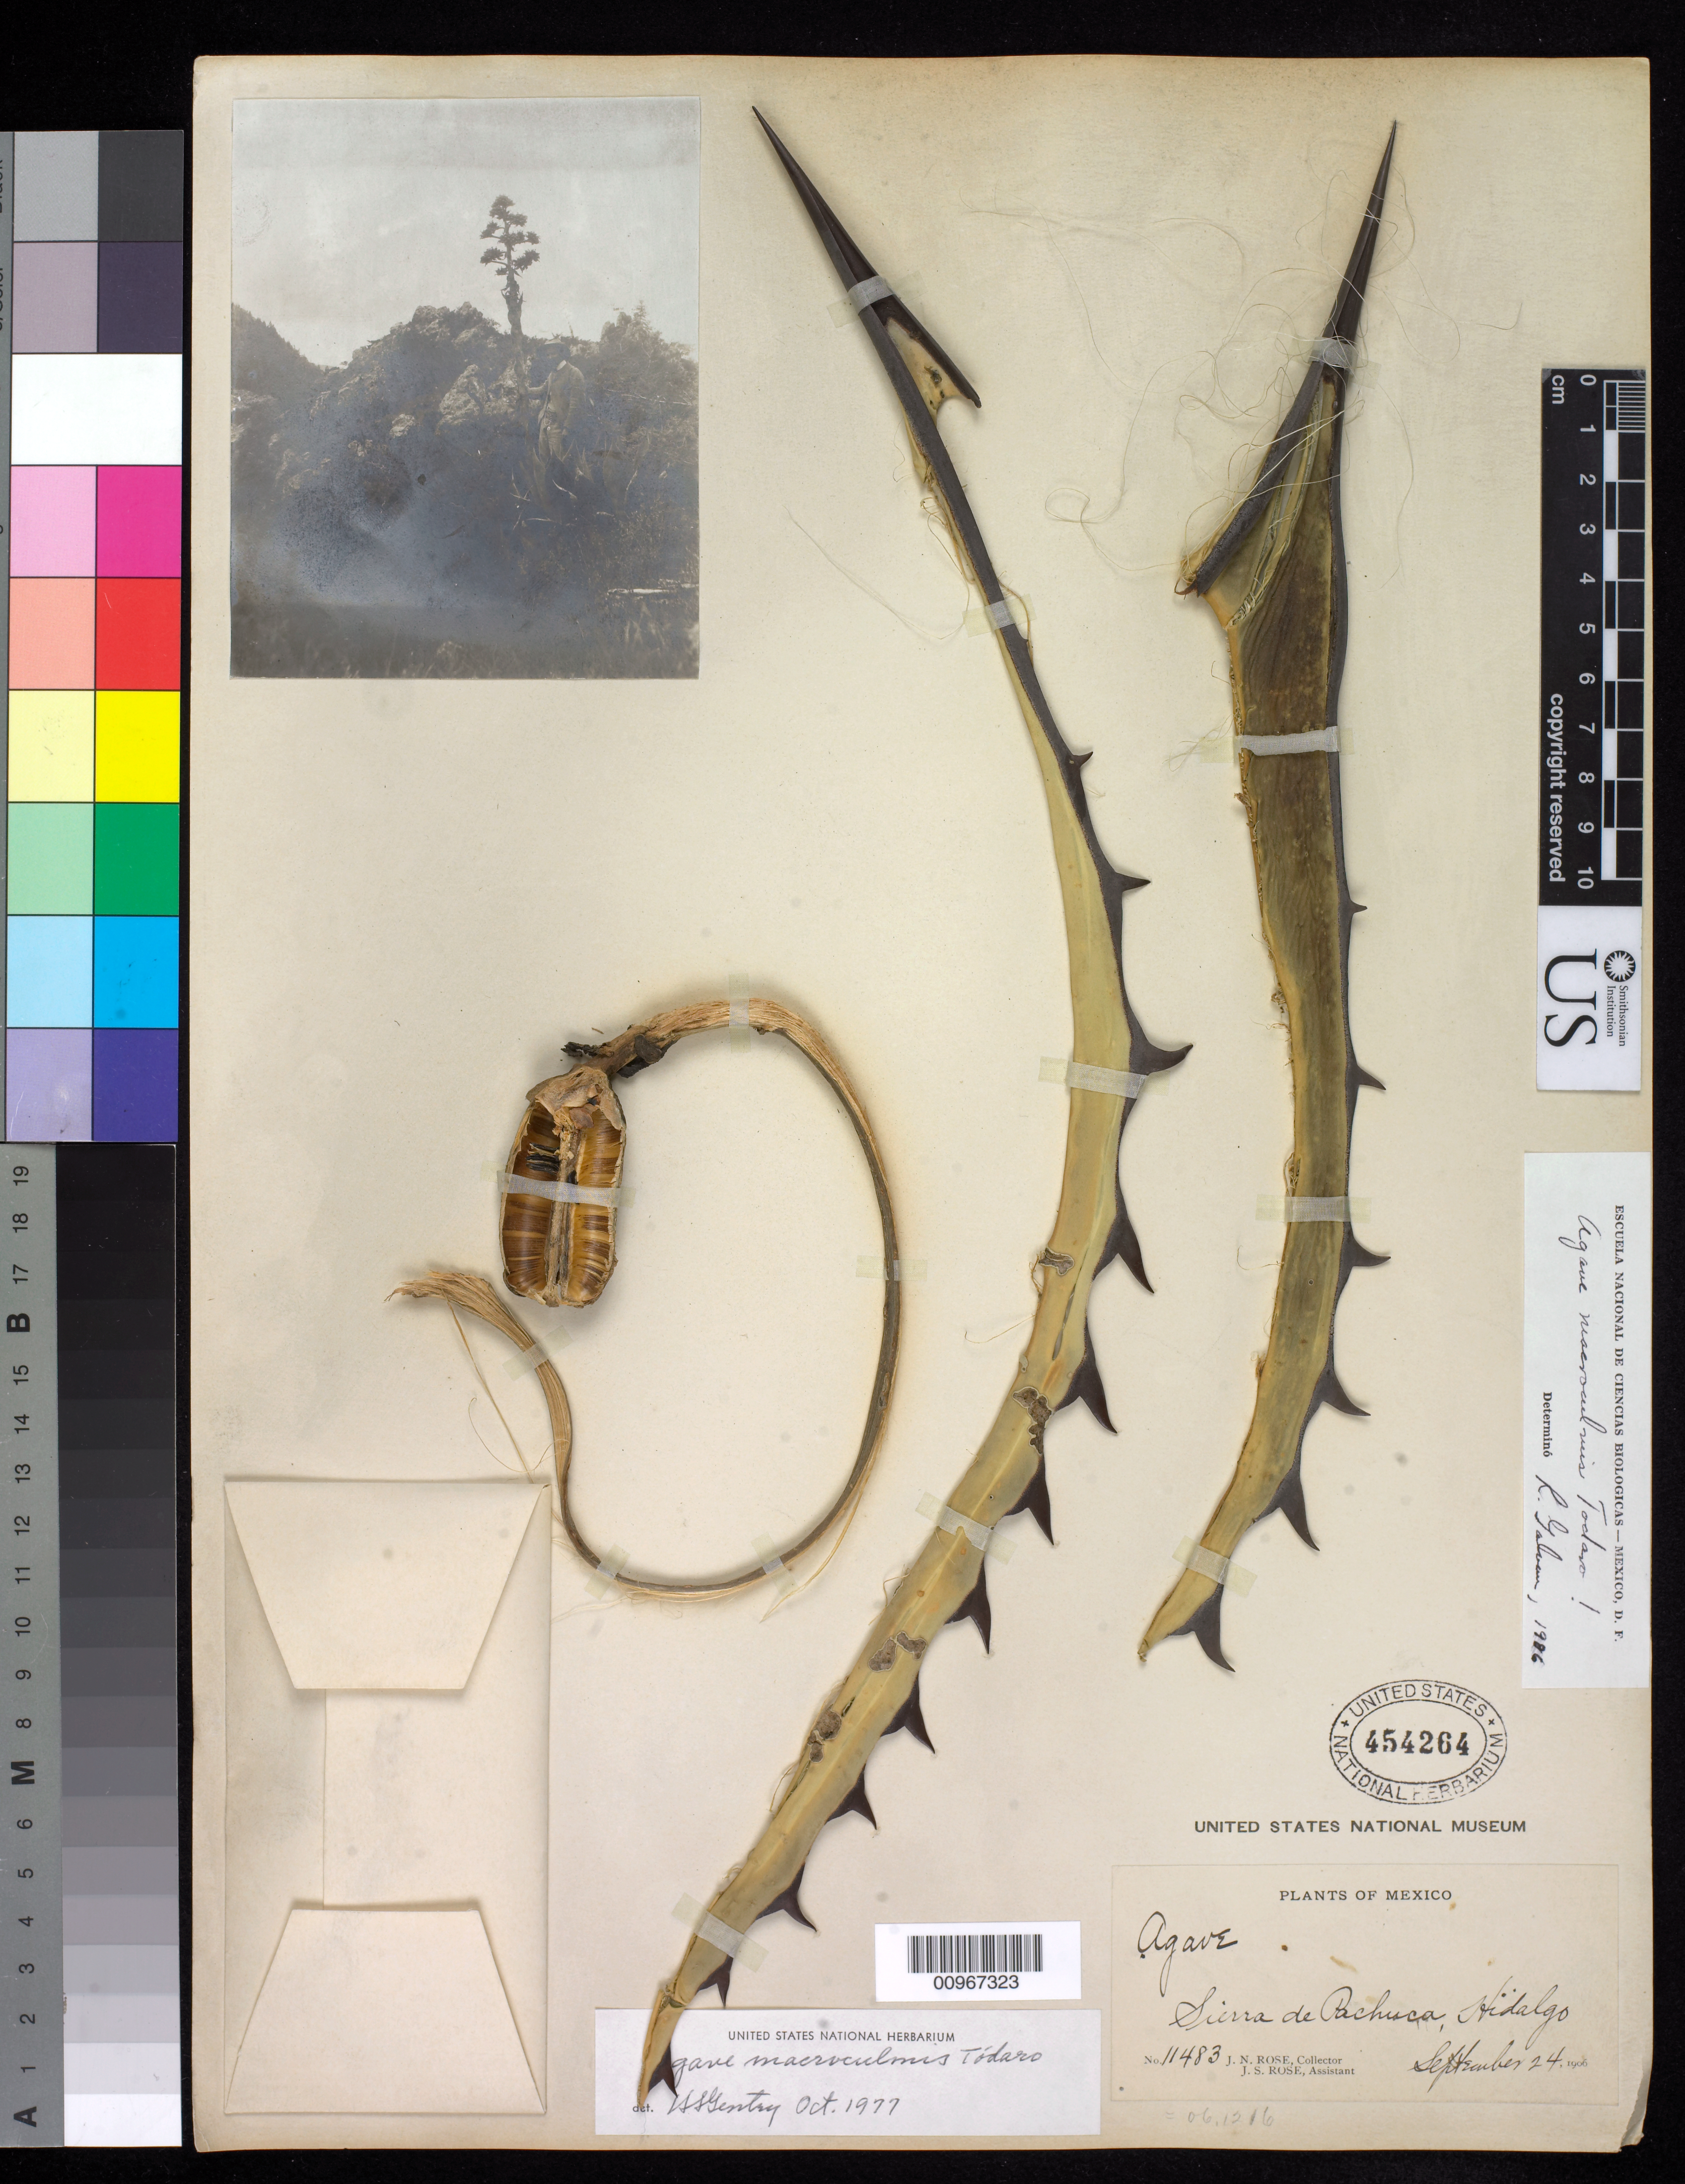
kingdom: Plantae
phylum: Tracheophyta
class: Liliopsida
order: Asparagales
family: Asparagaceae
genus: Agave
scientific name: Agave macroculmis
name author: Tod.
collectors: J. N. Rose & J. S. Rose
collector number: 11483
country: Mexico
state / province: Hidalgo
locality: Sierra de Pachuca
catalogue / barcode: US 454264